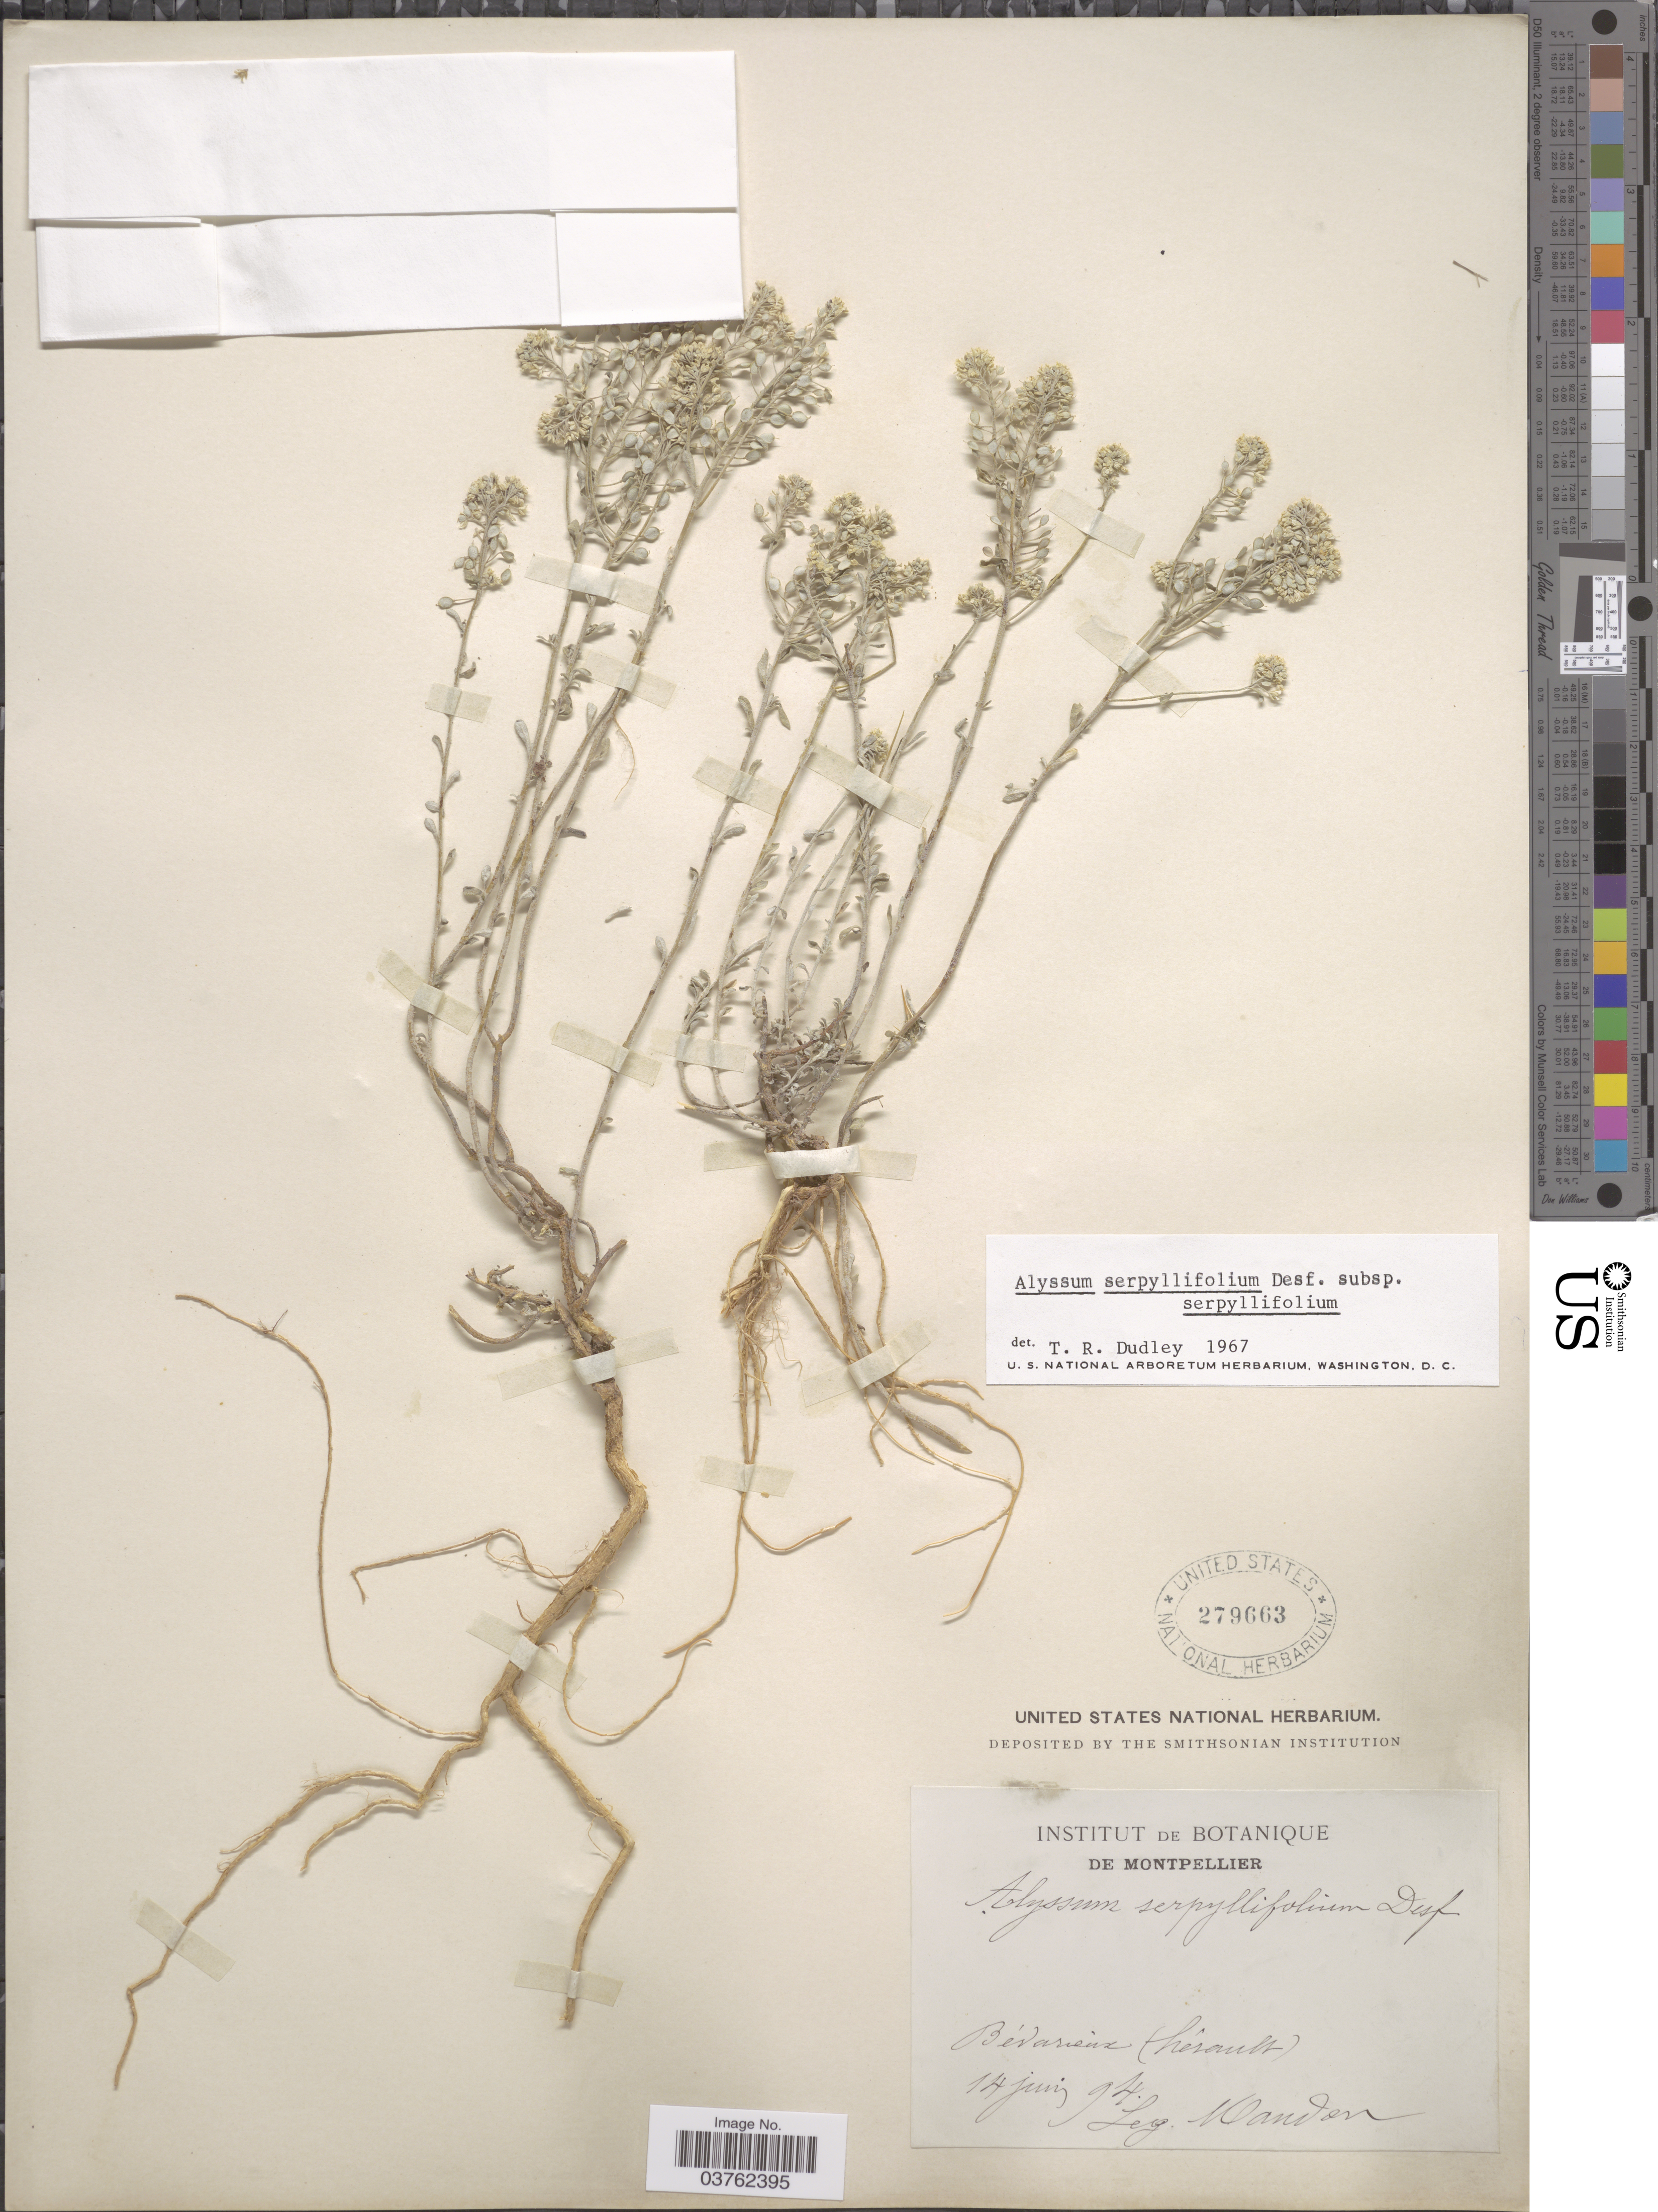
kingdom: Plantae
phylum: Tracheophyta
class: Magnoliopsida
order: Brassicales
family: Brassicaceae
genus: Alyssum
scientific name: Alyssum serpyllifolium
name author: Desf.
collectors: Mandon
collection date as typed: Transcribed d/m/y: 14/6/94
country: France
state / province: Occitanie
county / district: Hérault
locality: De Montpellier. Bédarieux (hérault).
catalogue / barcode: US 279663